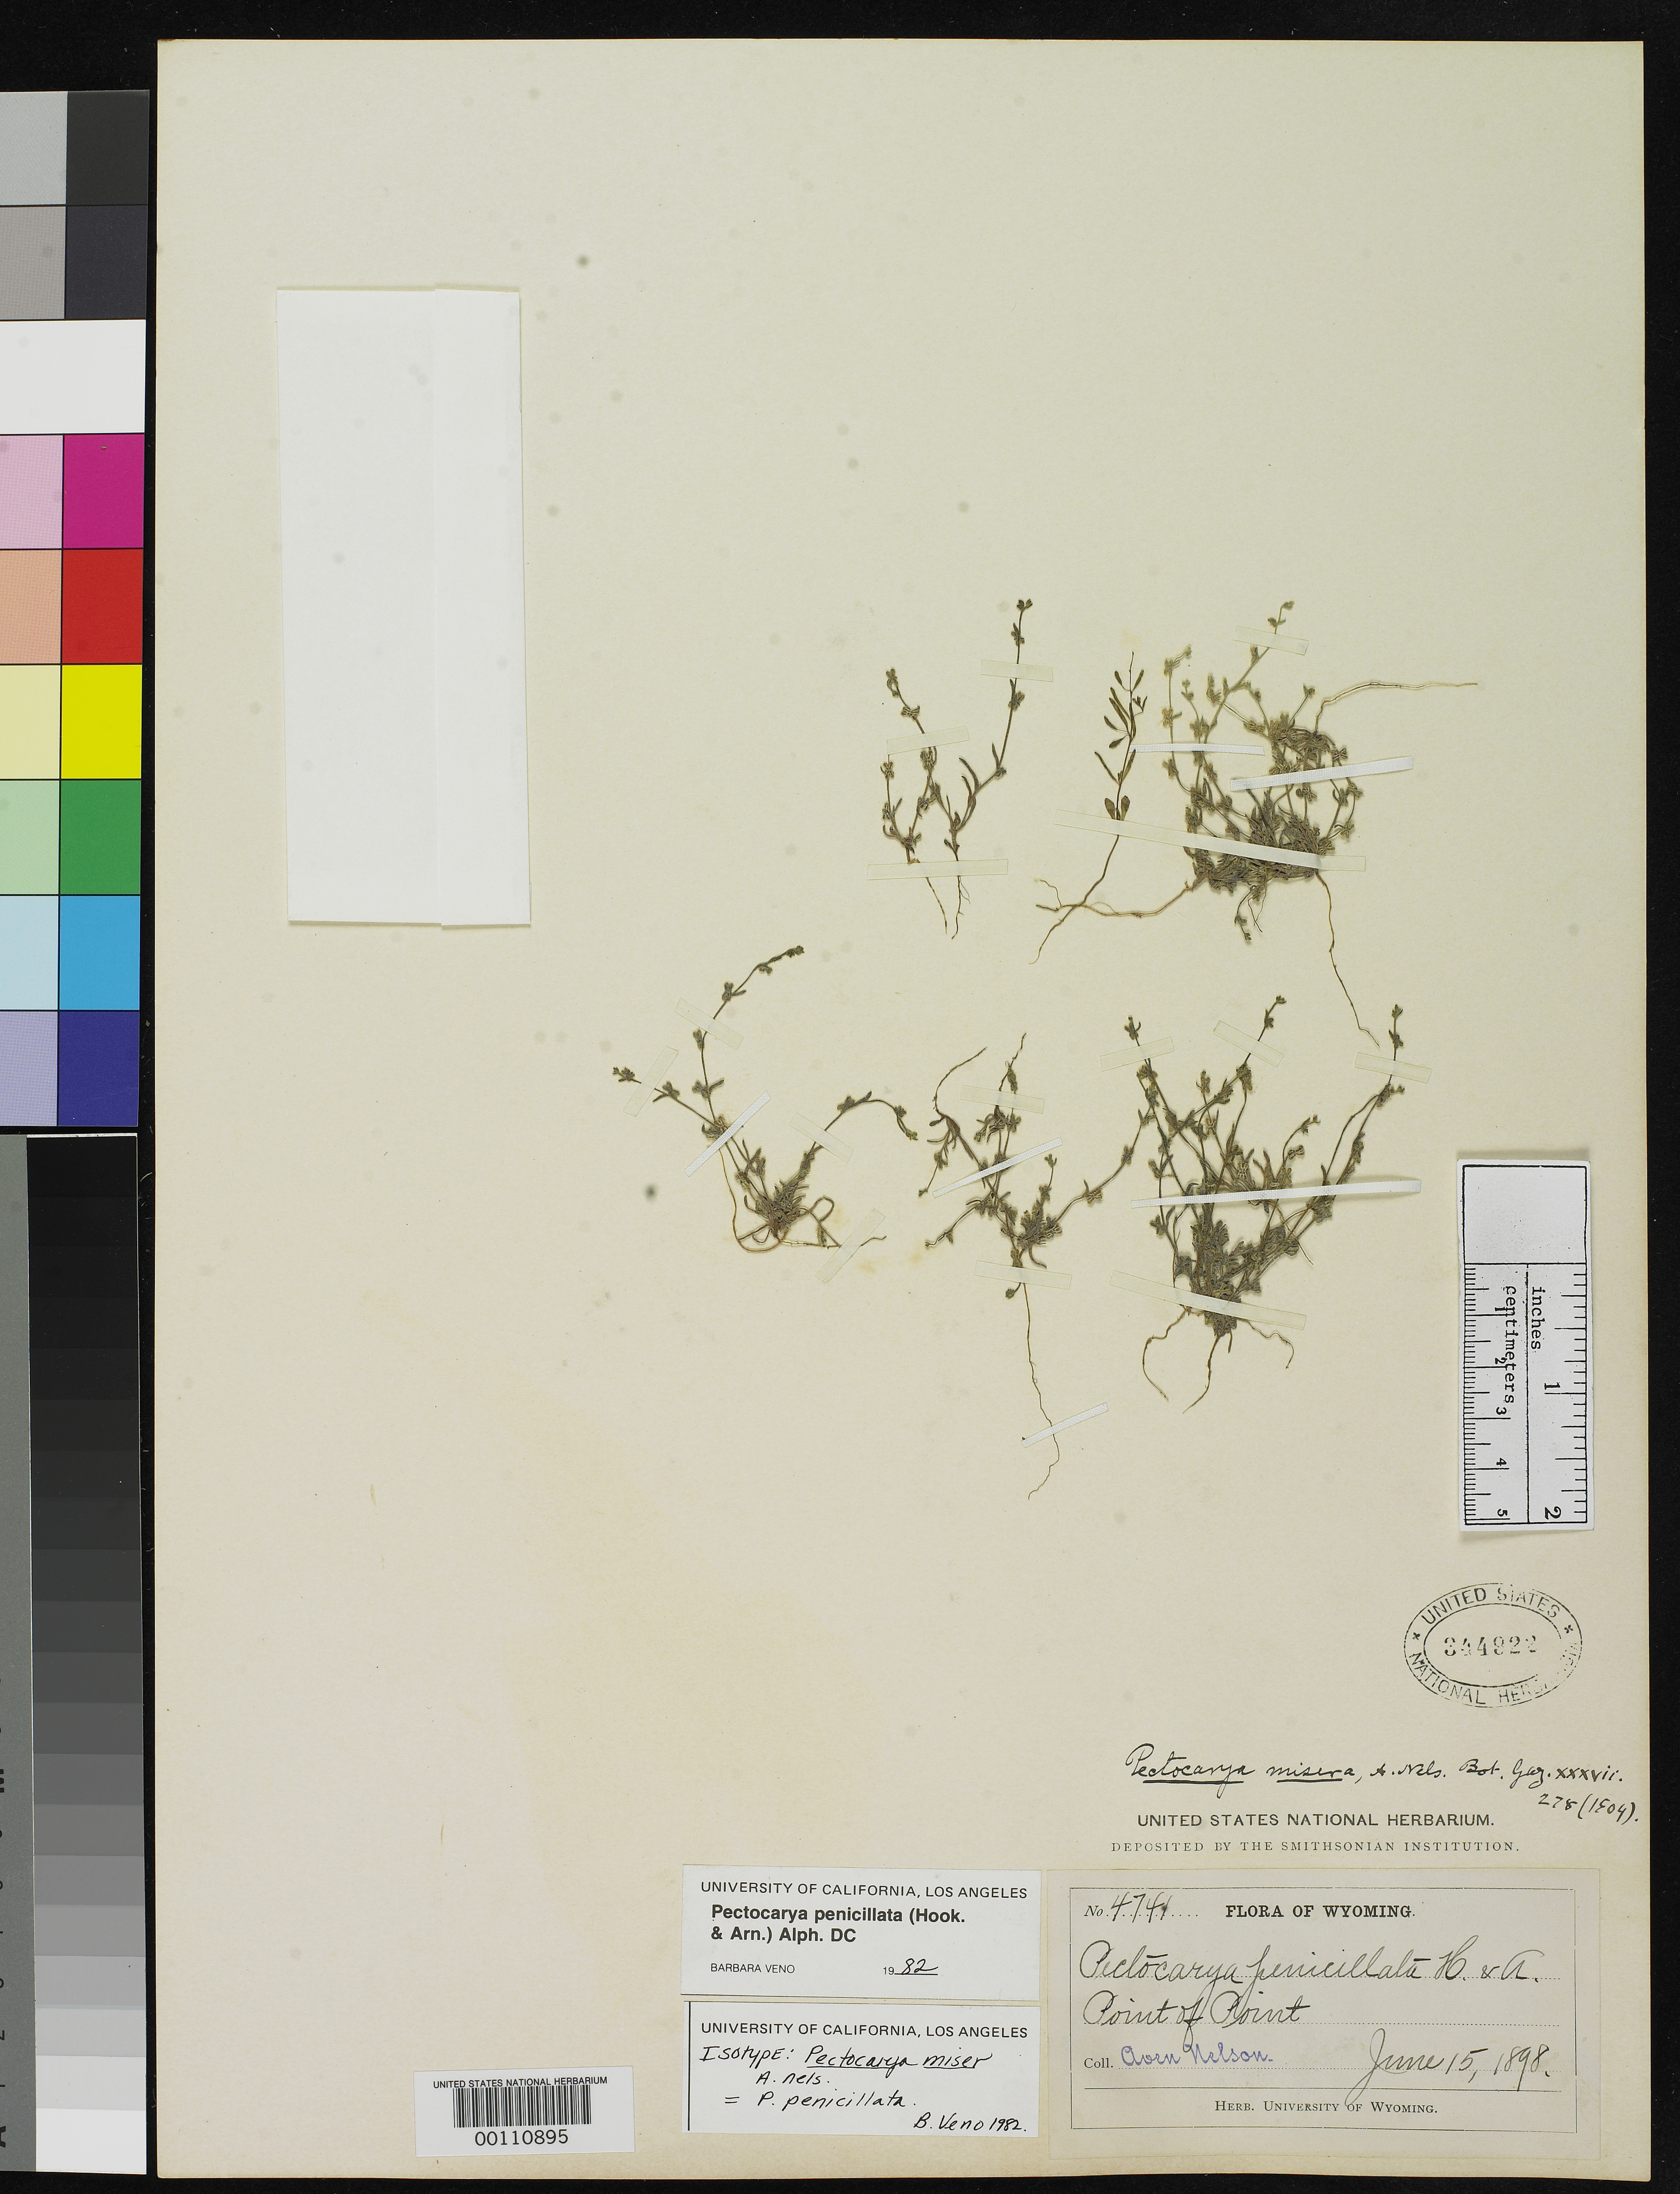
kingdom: Plantae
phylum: Tracheophyta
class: Magnoliopsida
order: Boraginales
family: Boraginaceae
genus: Pectocarya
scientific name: Pectocarya miser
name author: A. Nelson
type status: Isotype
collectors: A. Nelson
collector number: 4741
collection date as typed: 15 Jun 1898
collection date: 1898-06-15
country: United States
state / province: Wyoming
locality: Point of Rocks.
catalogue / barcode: US 344922